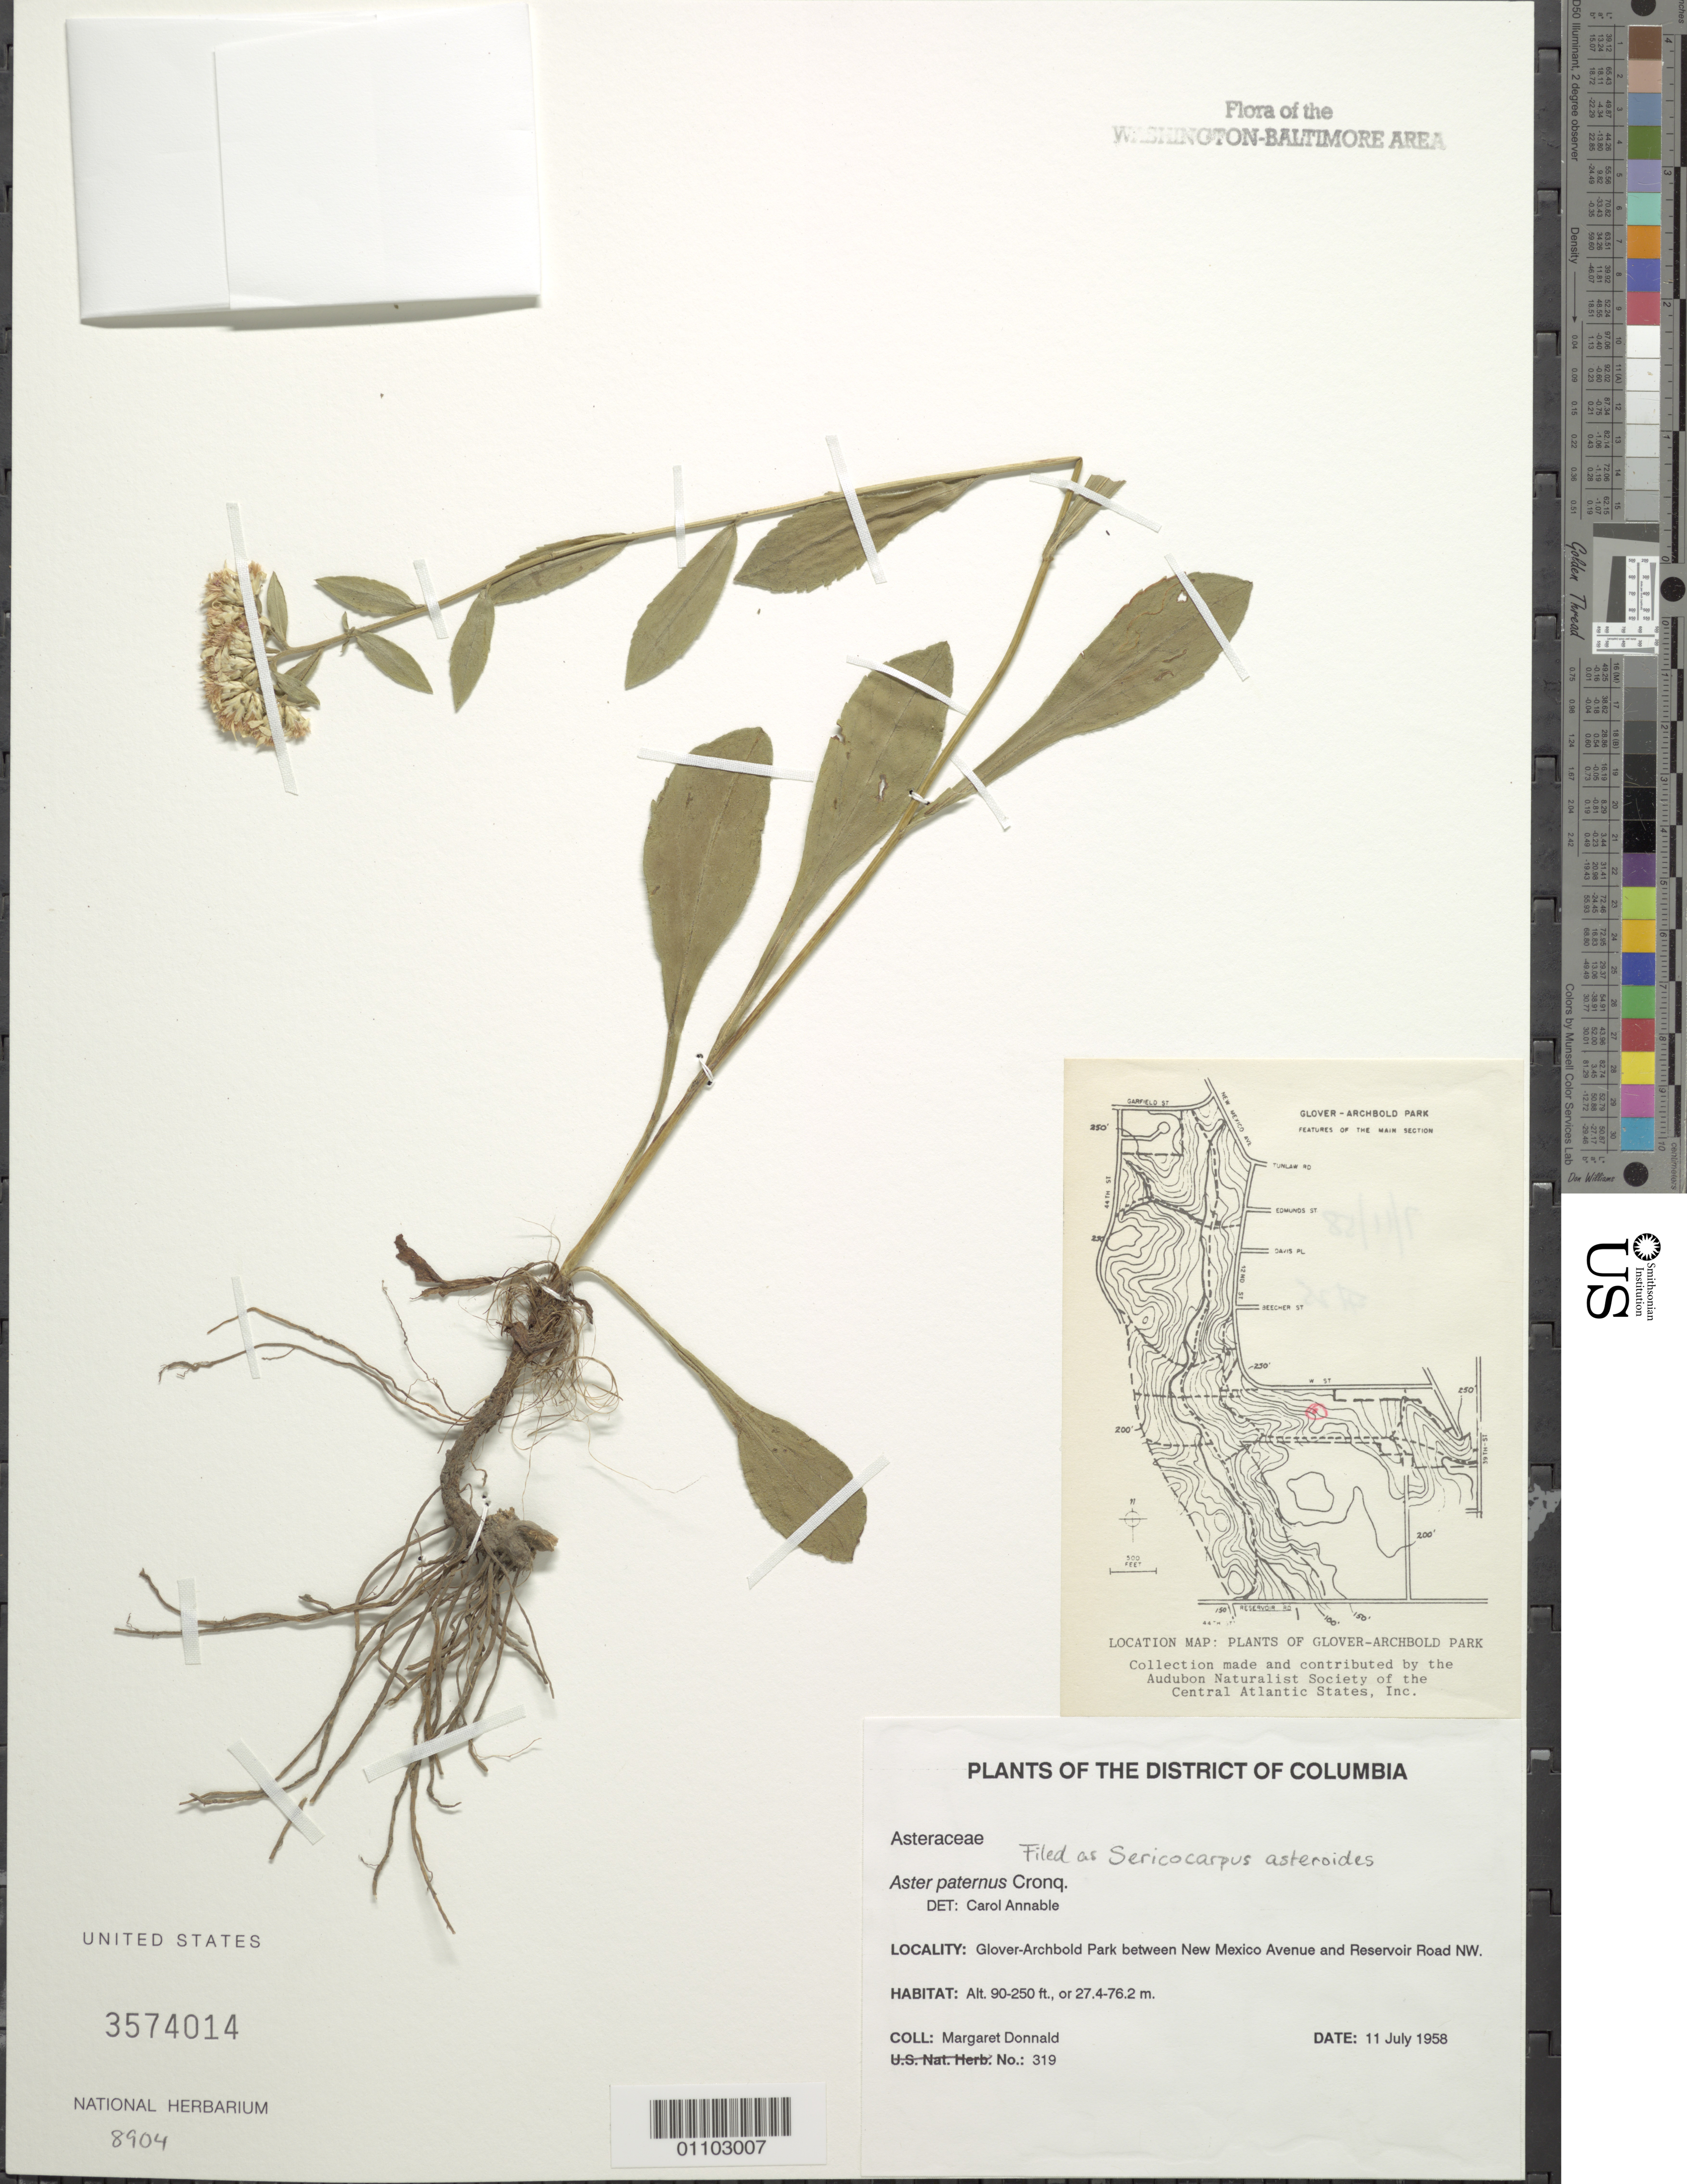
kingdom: Plantae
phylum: Tracheophyta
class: Magnoliopsida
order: Asterales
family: Asteraceae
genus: Sericocarpus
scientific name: Sericocarpus asteroides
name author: (L.) Britton, Stearns & Poggenb.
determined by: Annable, C. R.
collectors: M. Donnald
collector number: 319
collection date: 1958-07-11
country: United States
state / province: District of Columbia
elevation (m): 27.4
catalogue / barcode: US 3574014